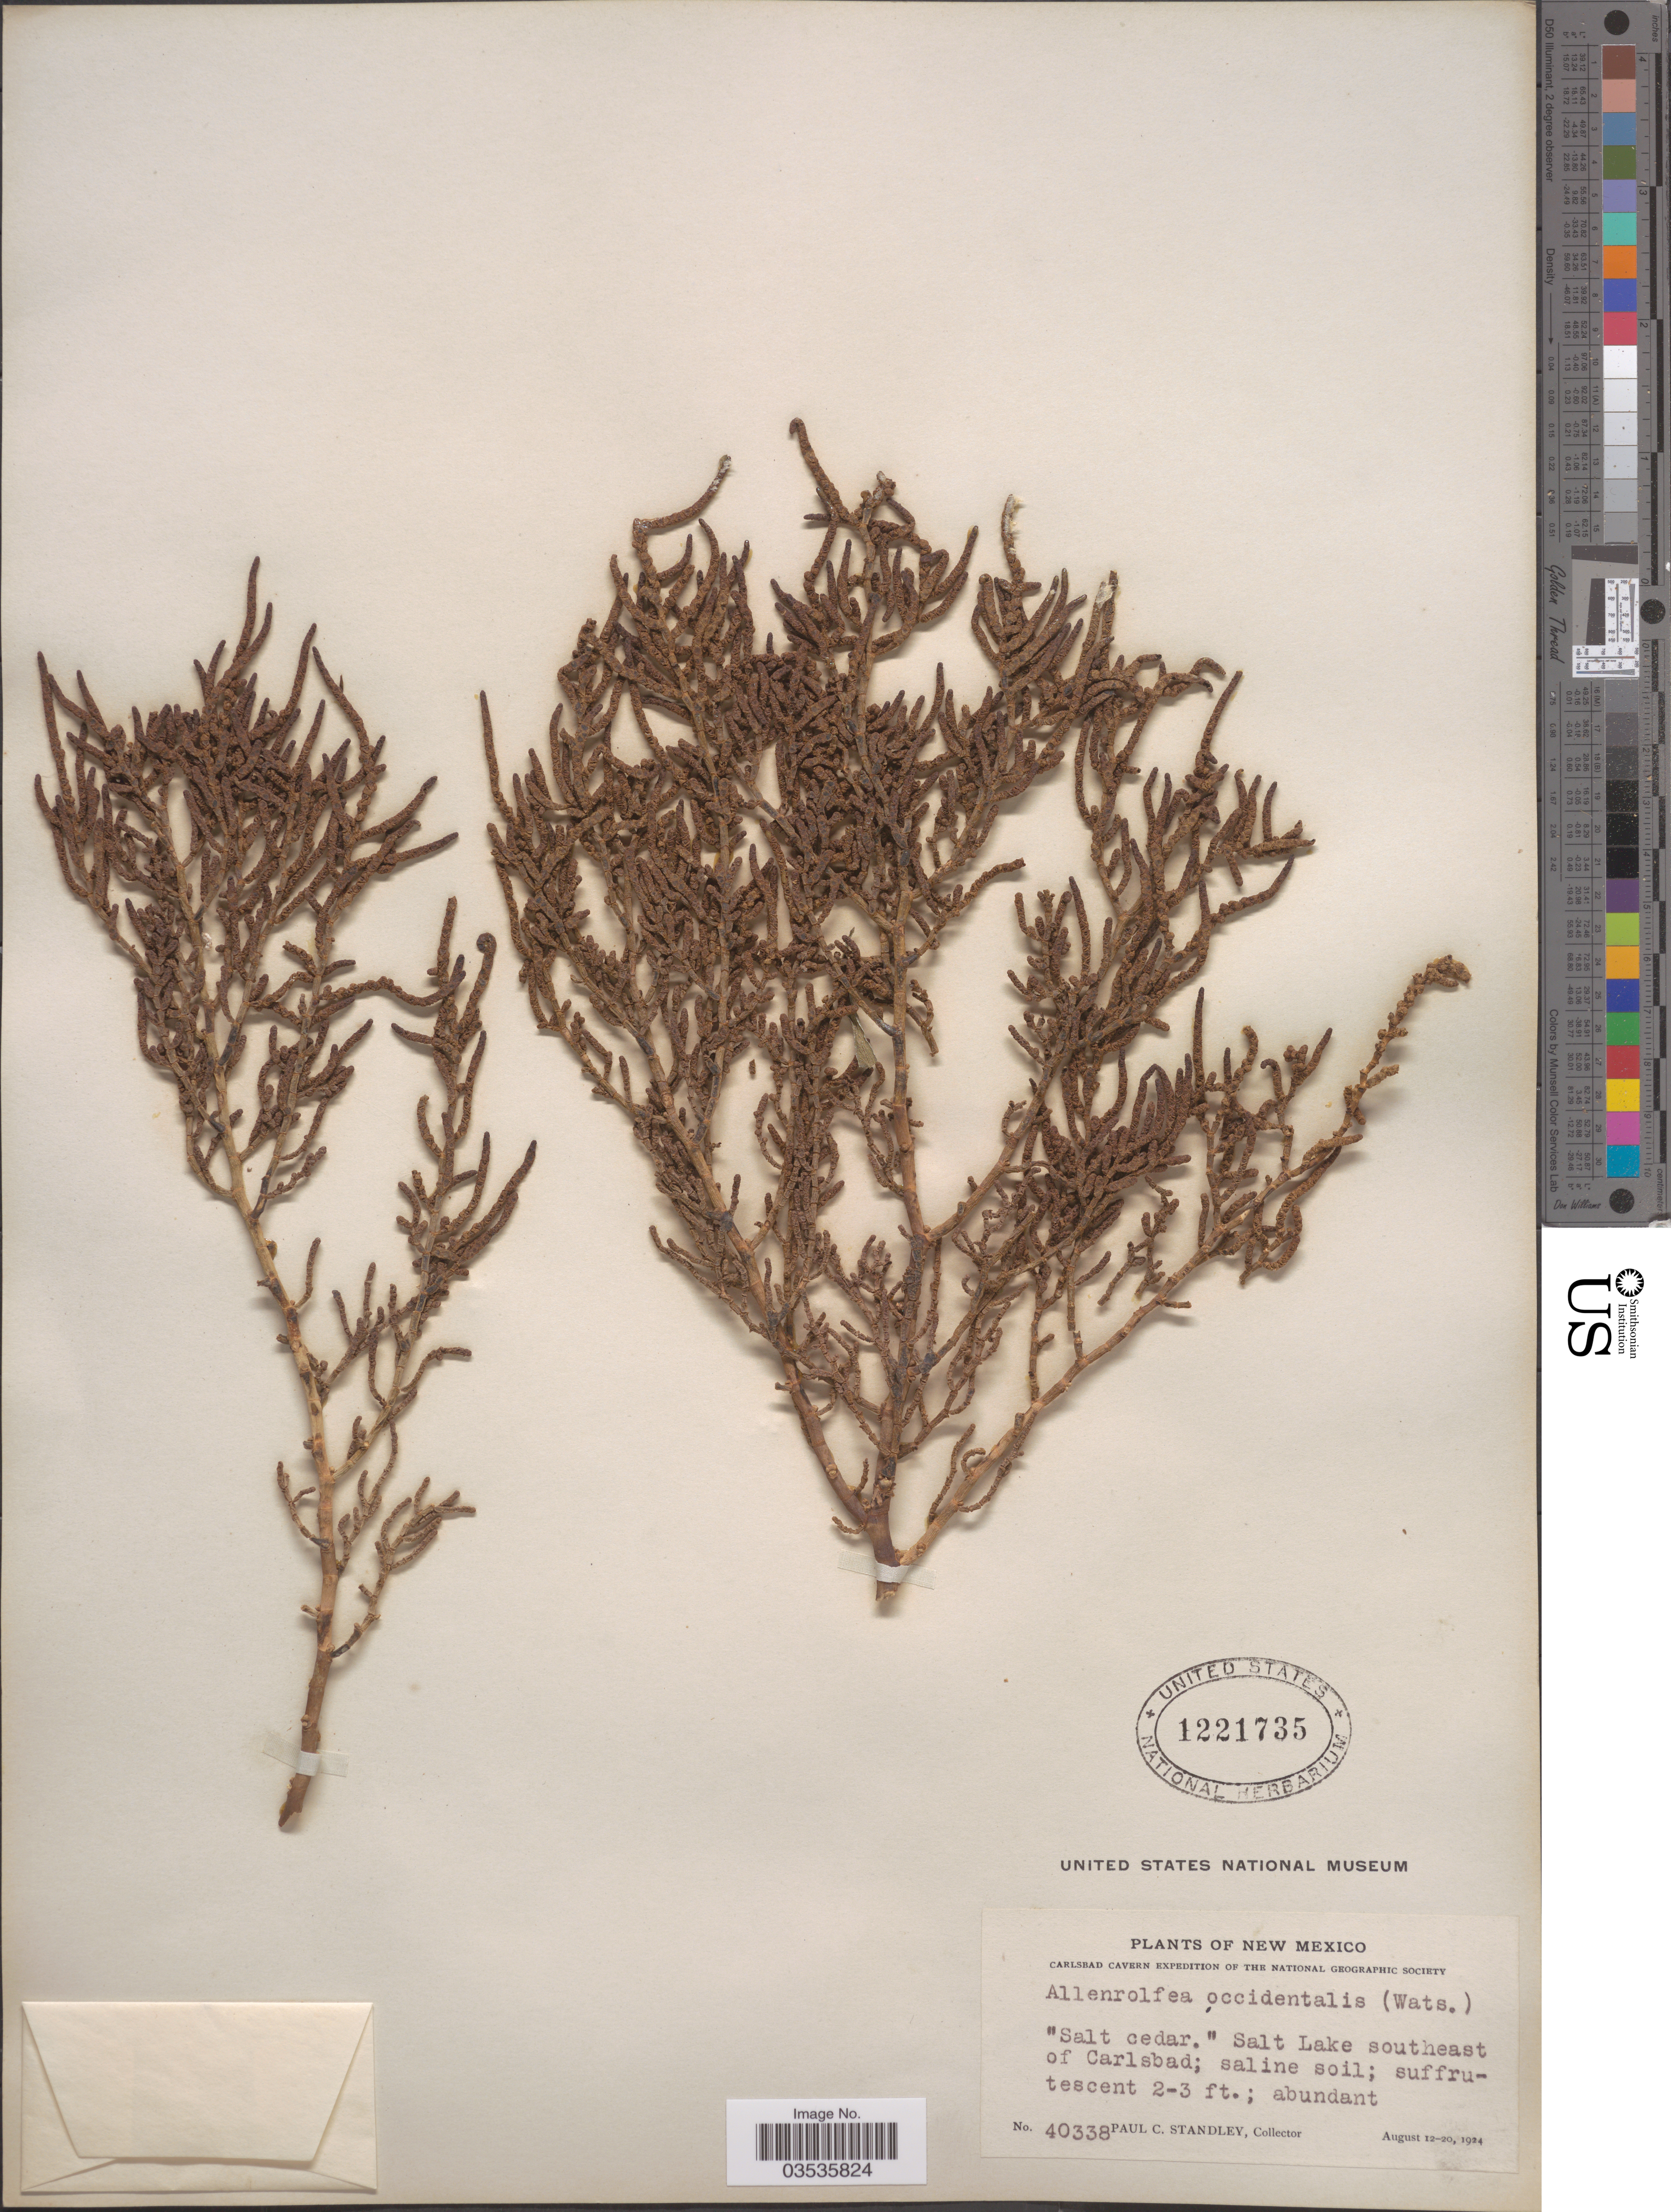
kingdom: Plantae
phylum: Tracheophyta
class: Magnoliopsida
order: Caryophyllales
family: Amaranthaceae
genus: Allenrolfea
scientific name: Allenrolfea occidentalis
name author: (S. Watson) Kuntze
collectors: P. C. Standley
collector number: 40338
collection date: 1924-08-12/1924-08-20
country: United States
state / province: New Mexico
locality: Salt Lake southeast of Carlsbad. Carlsbad Cavern.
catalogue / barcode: US 1221735